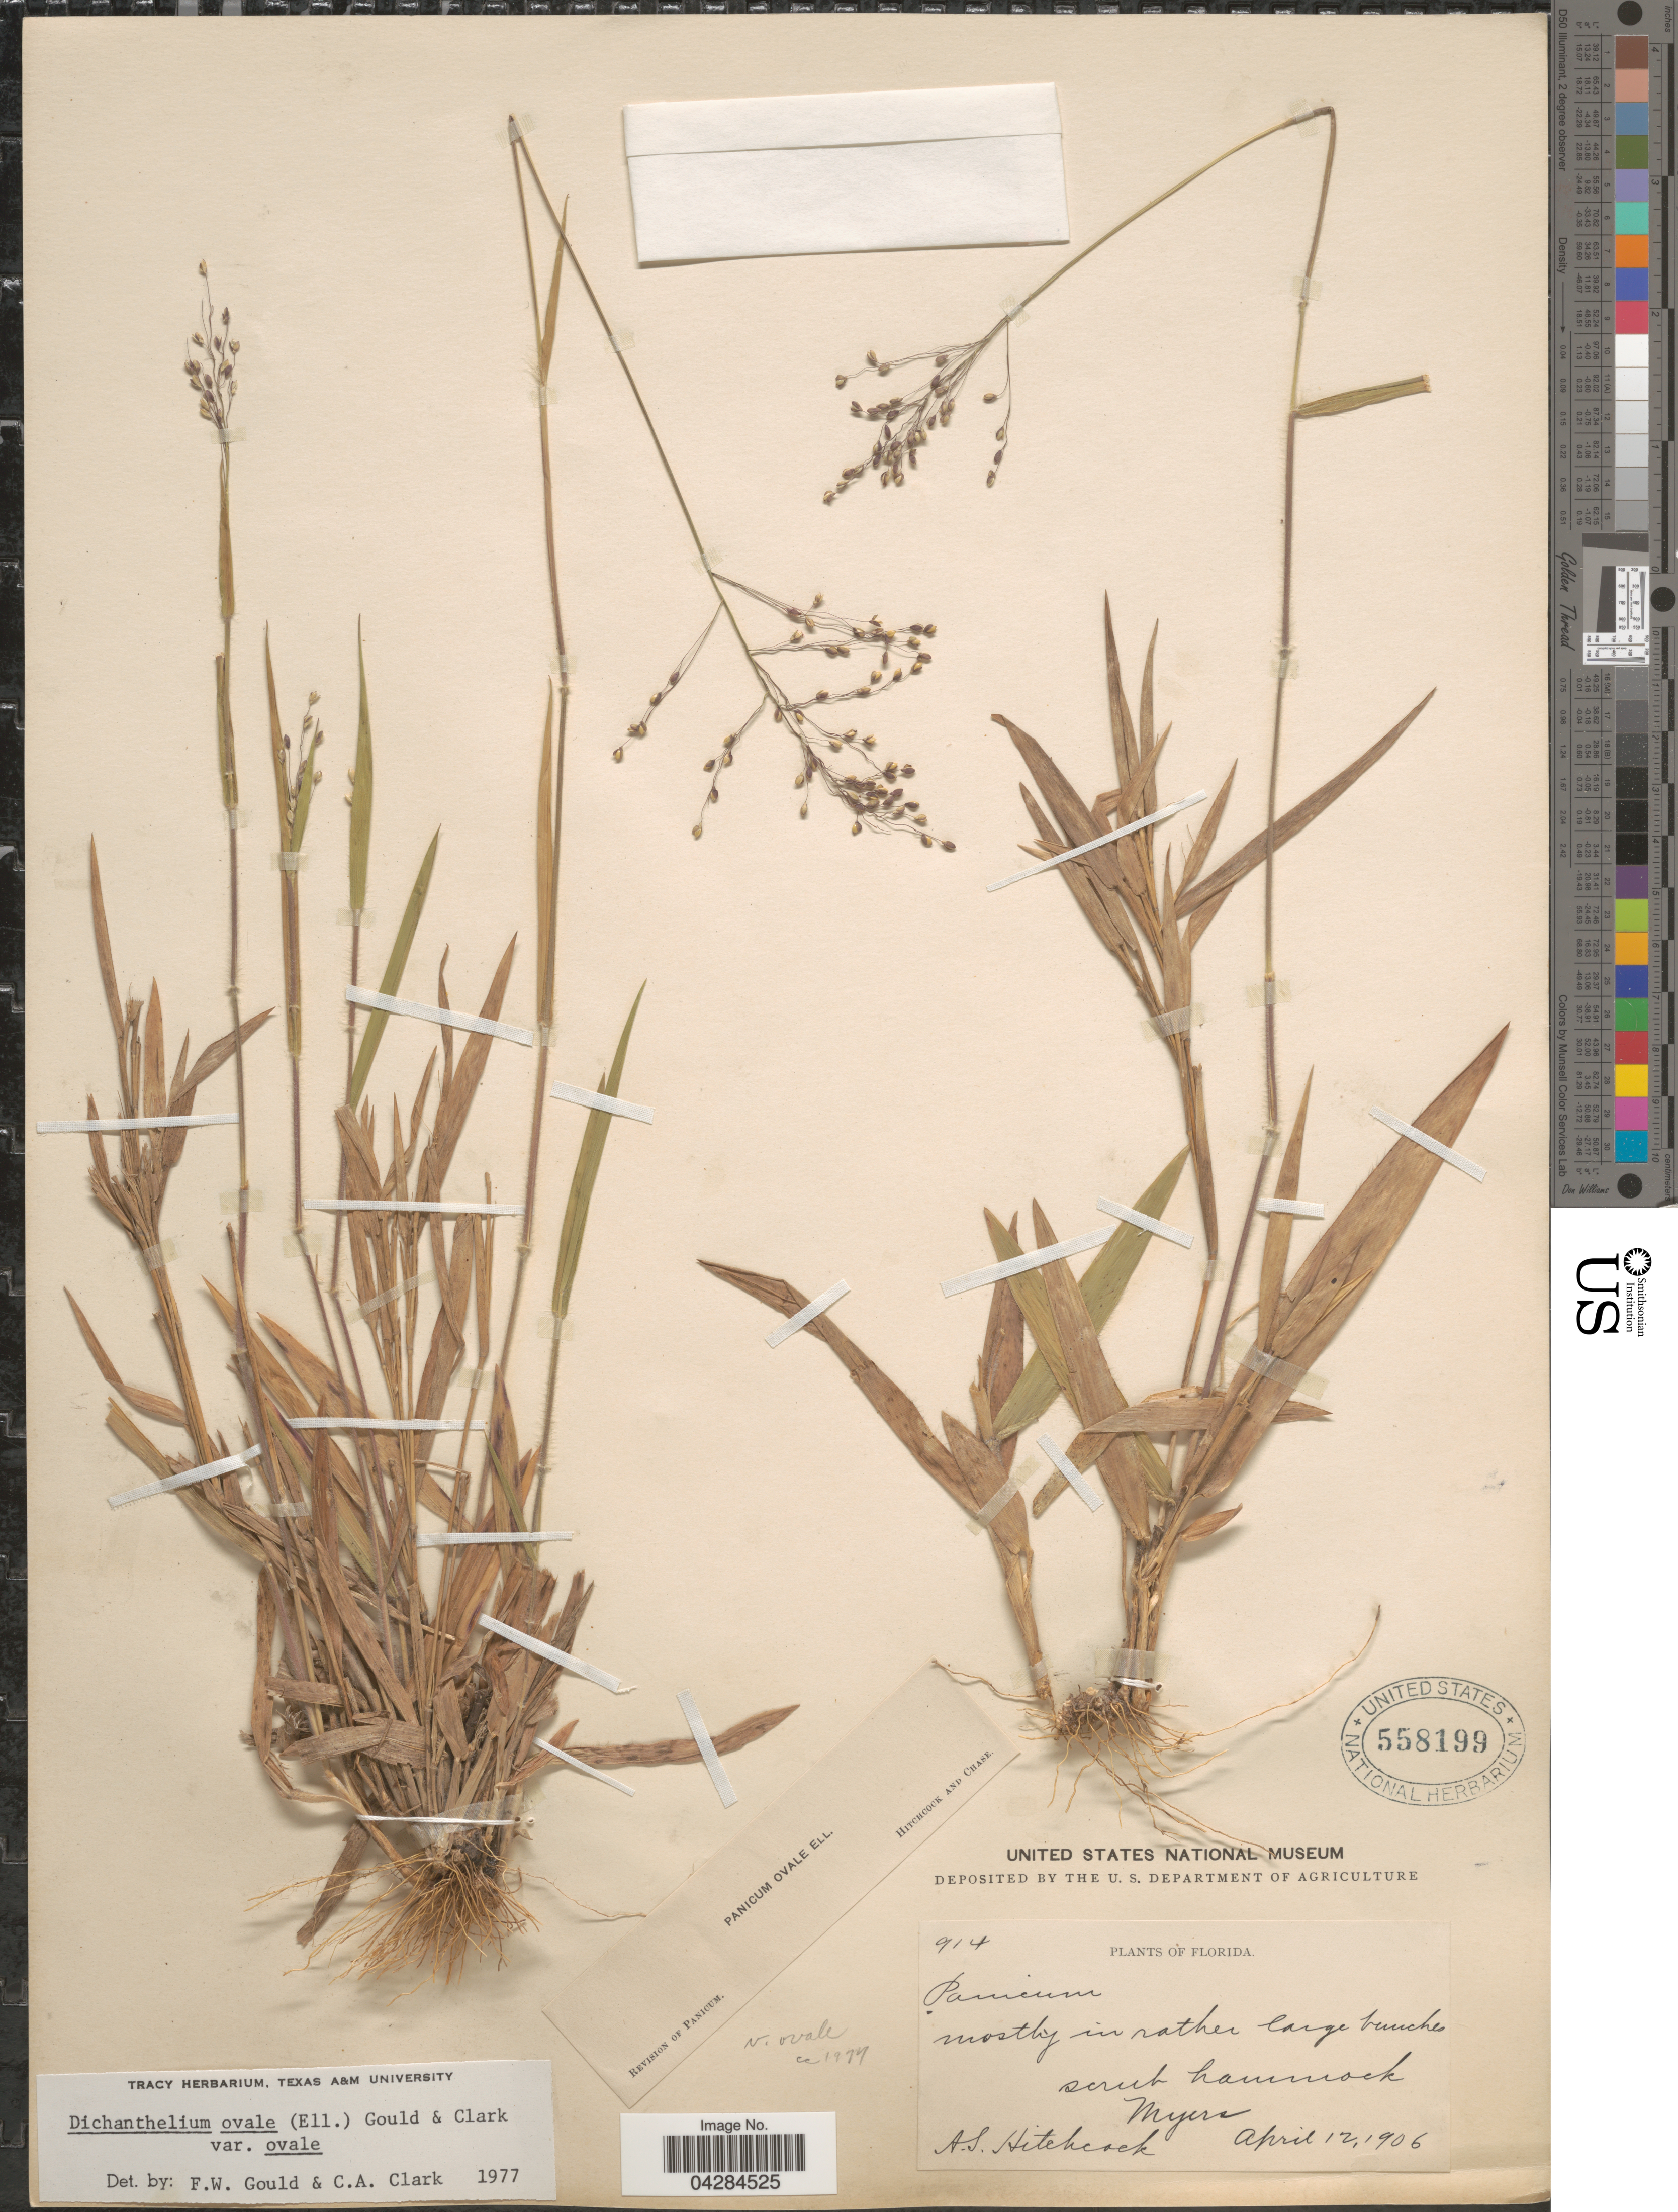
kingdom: Plantae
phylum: Tracheophyta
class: Liliopsida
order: Poales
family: Poaceae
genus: Dichanthelium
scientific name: Dichanthelium ovale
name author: (Elliott) Gould & C.A. Clark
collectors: A. S. Hitchcock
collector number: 914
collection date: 1906-04-12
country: United States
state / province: Florida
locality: Myers.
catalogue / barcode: US 558199